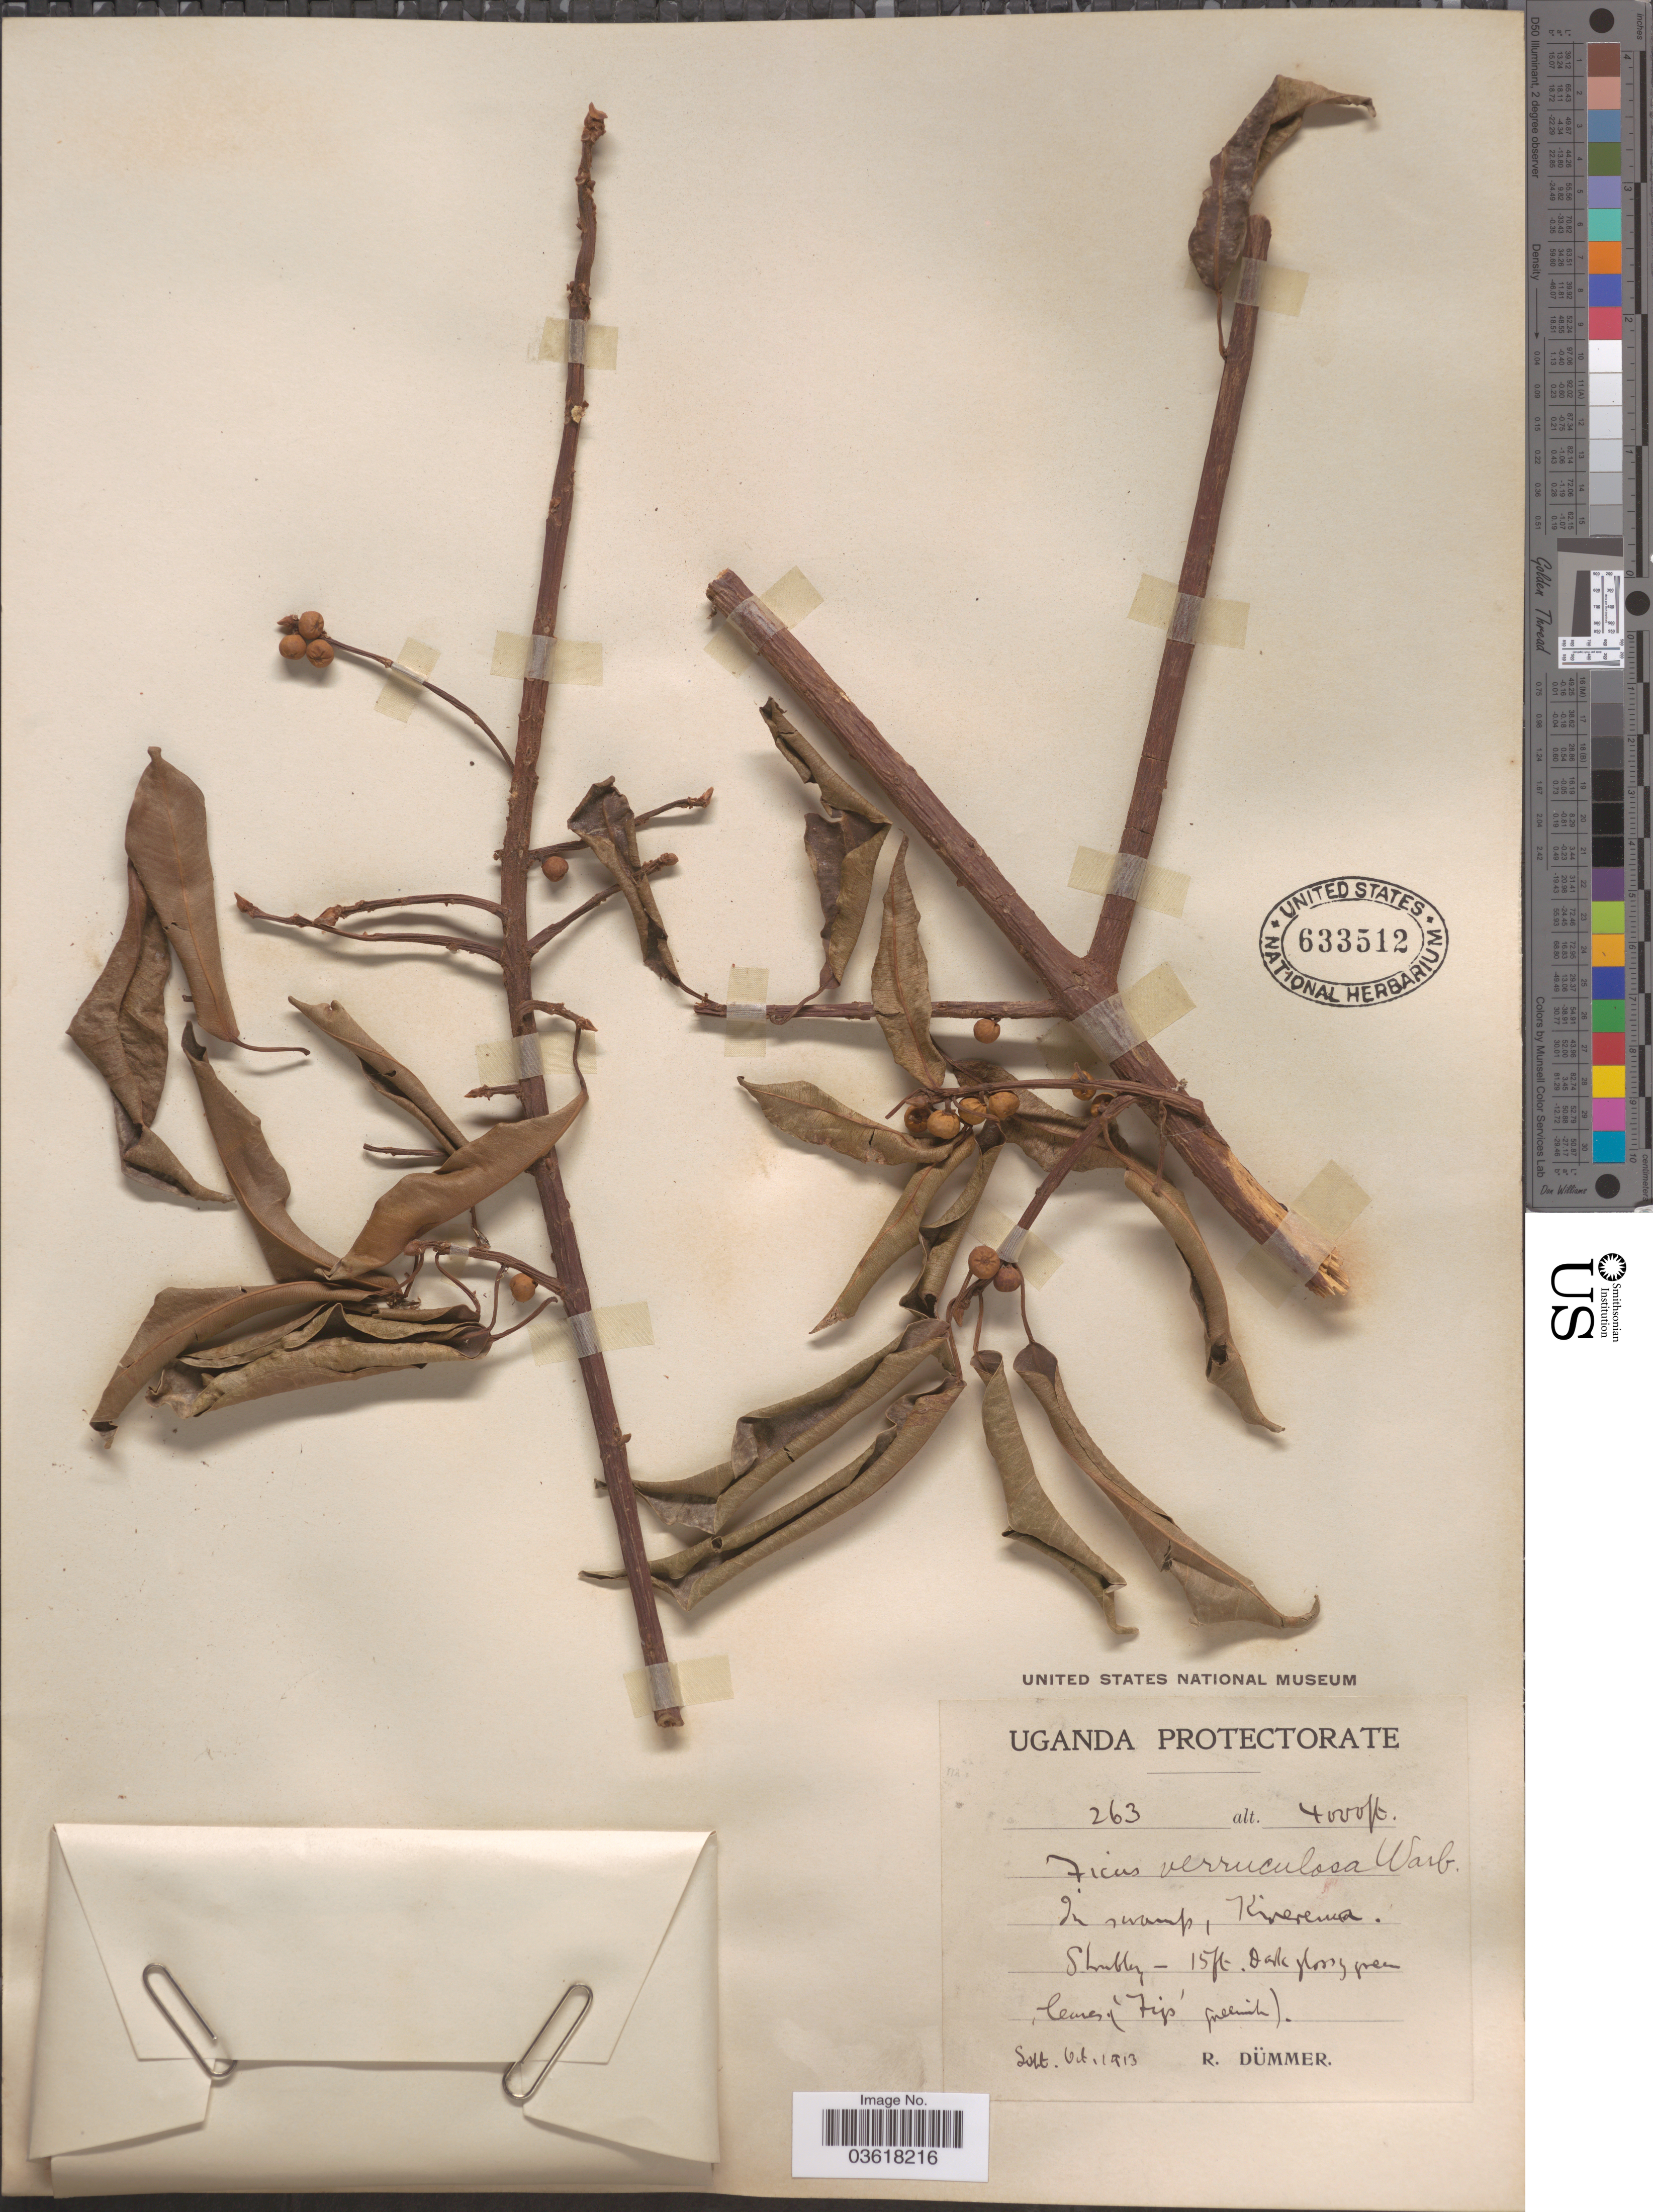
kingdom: Plantae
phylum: Tracheophyta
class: Magnoliopsida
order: Rosales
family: Moraceae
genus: Ficus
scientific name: Ficus verruculosa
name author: Warb.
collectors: R. A. Dümmer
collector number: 263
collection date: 1913-09/1913-10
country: Uganda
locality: Uganda Protectorate. Kiwema*.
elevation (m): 1219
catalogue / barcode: US 633512